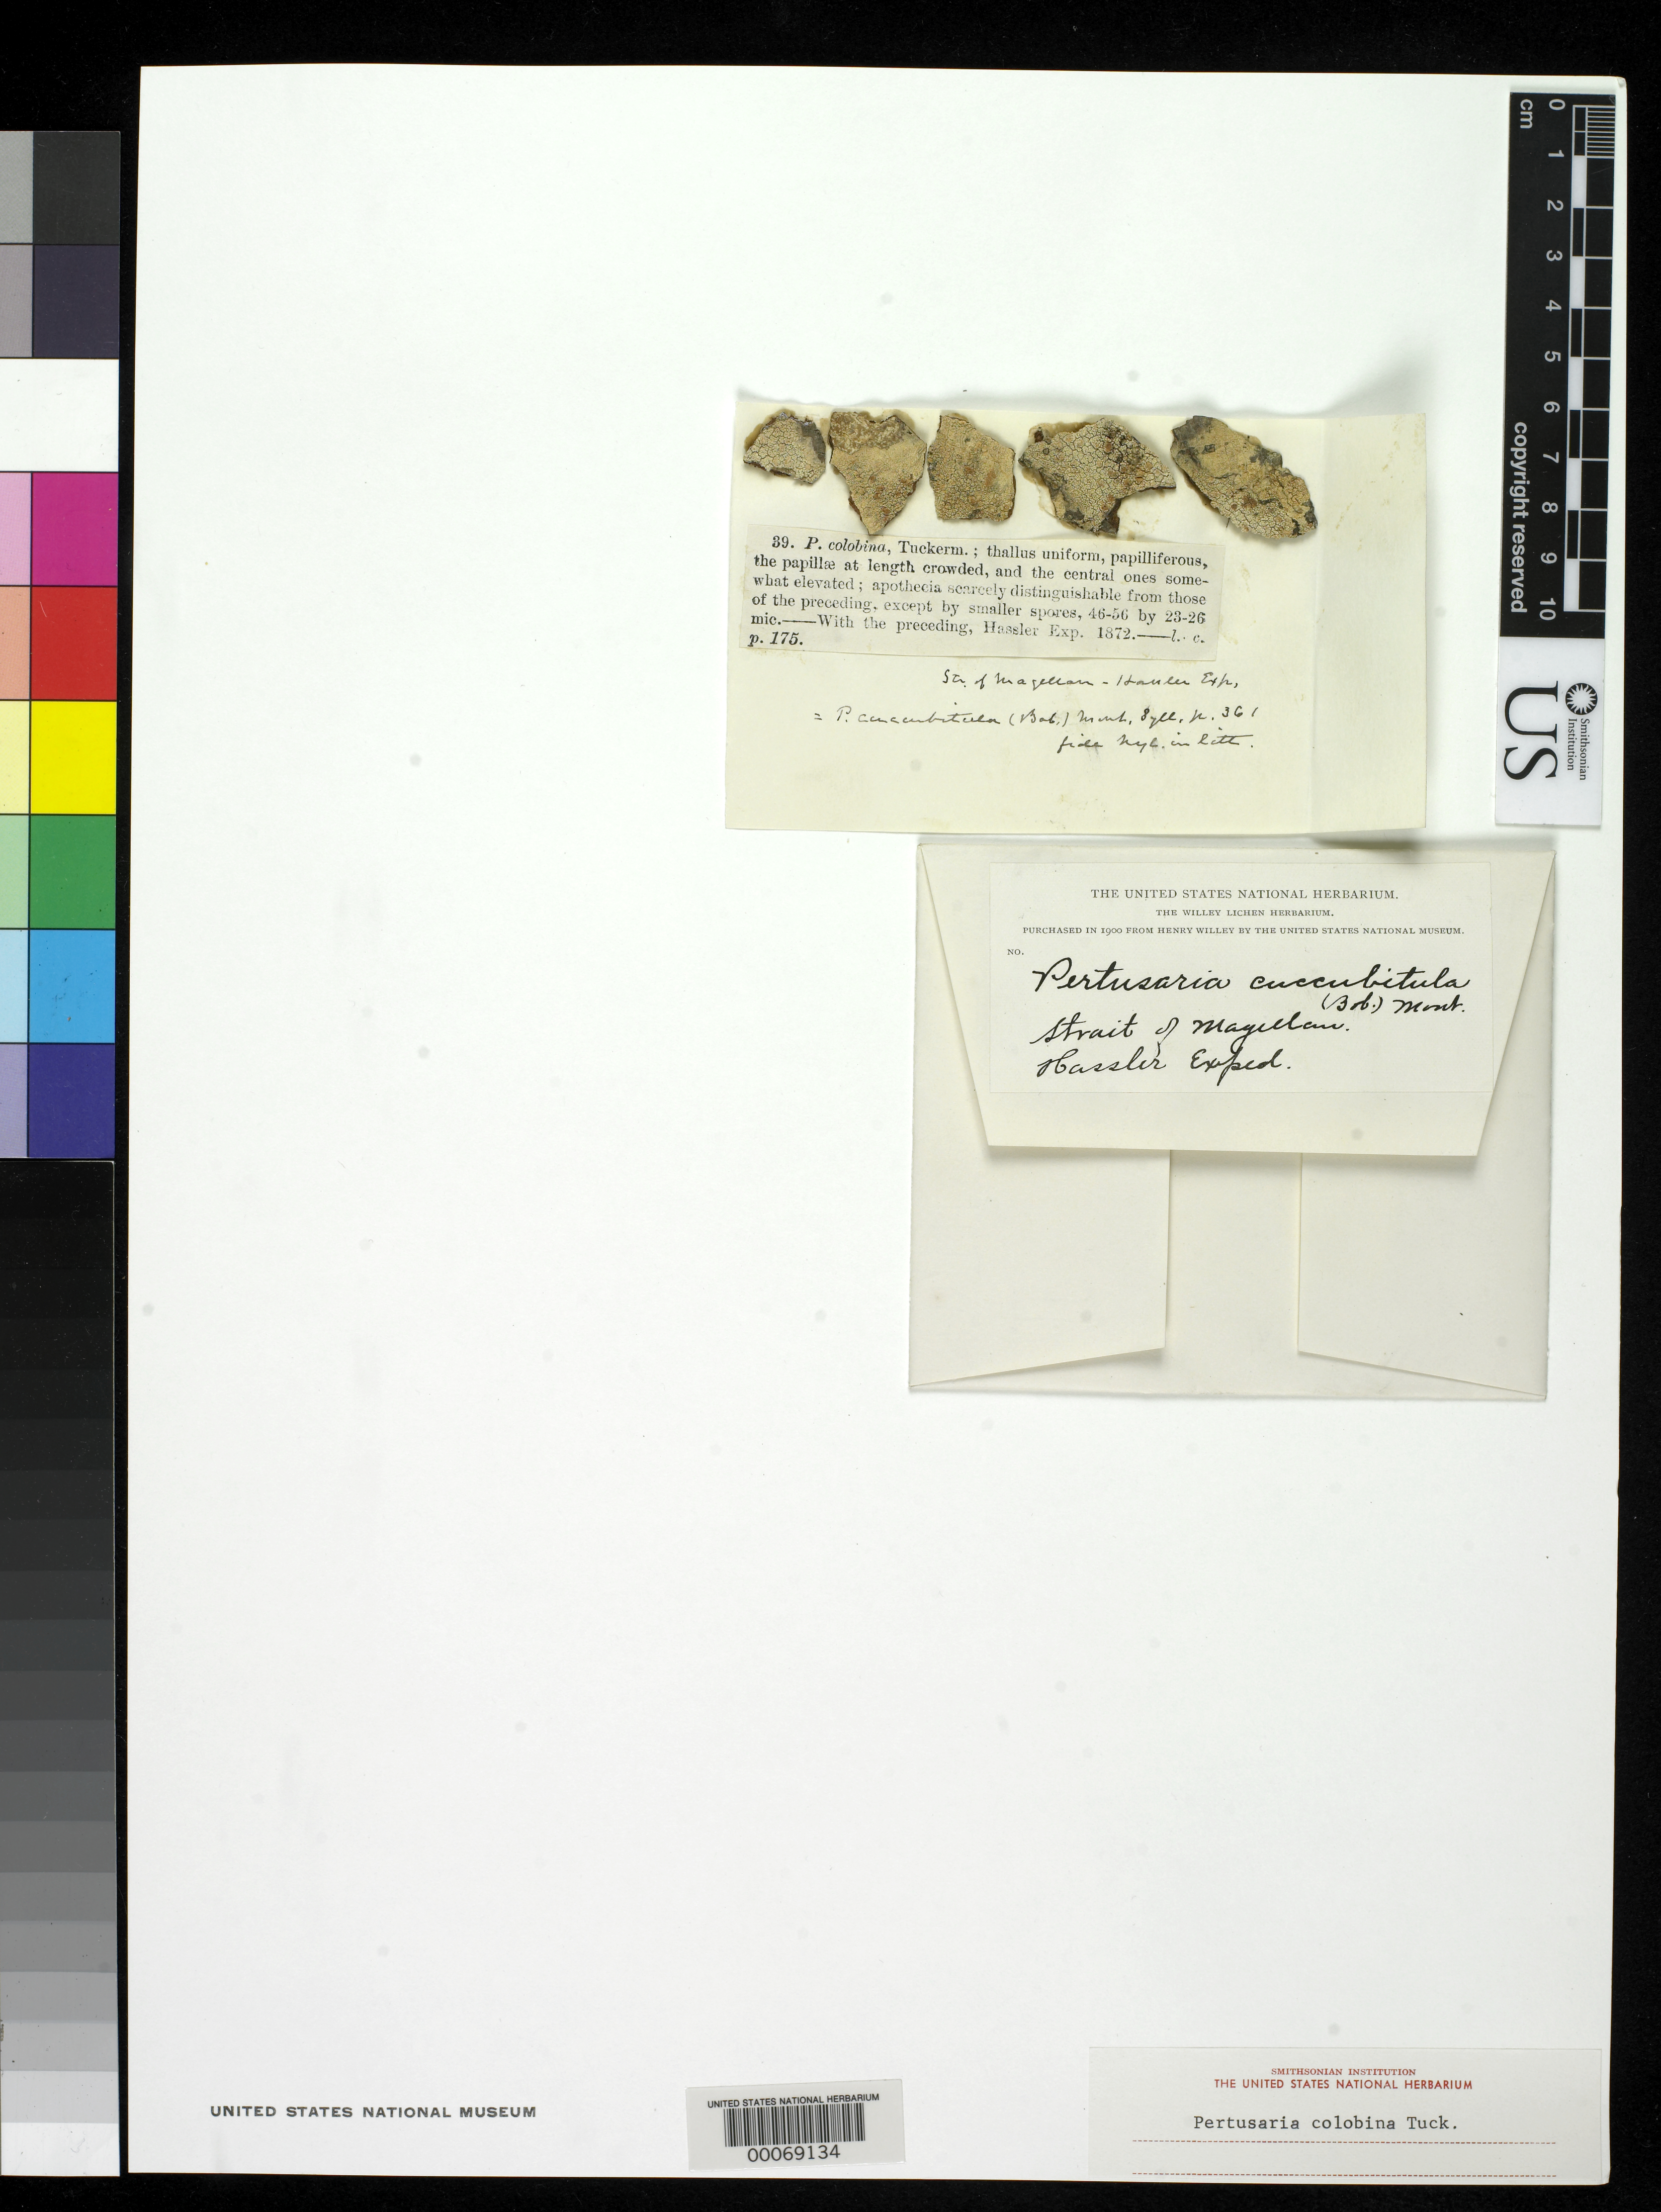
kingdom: Fungi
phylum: Ascomycota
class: Lecanoromycetes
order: Pertusariales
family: Pertusariaceae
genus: Pertusaria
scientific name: Pertusaria colobina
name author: Tuck.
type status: Type Collection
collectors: Hassler Exped.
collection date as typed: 1872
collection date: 1872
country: Paraguay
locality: Strait of Magellan.